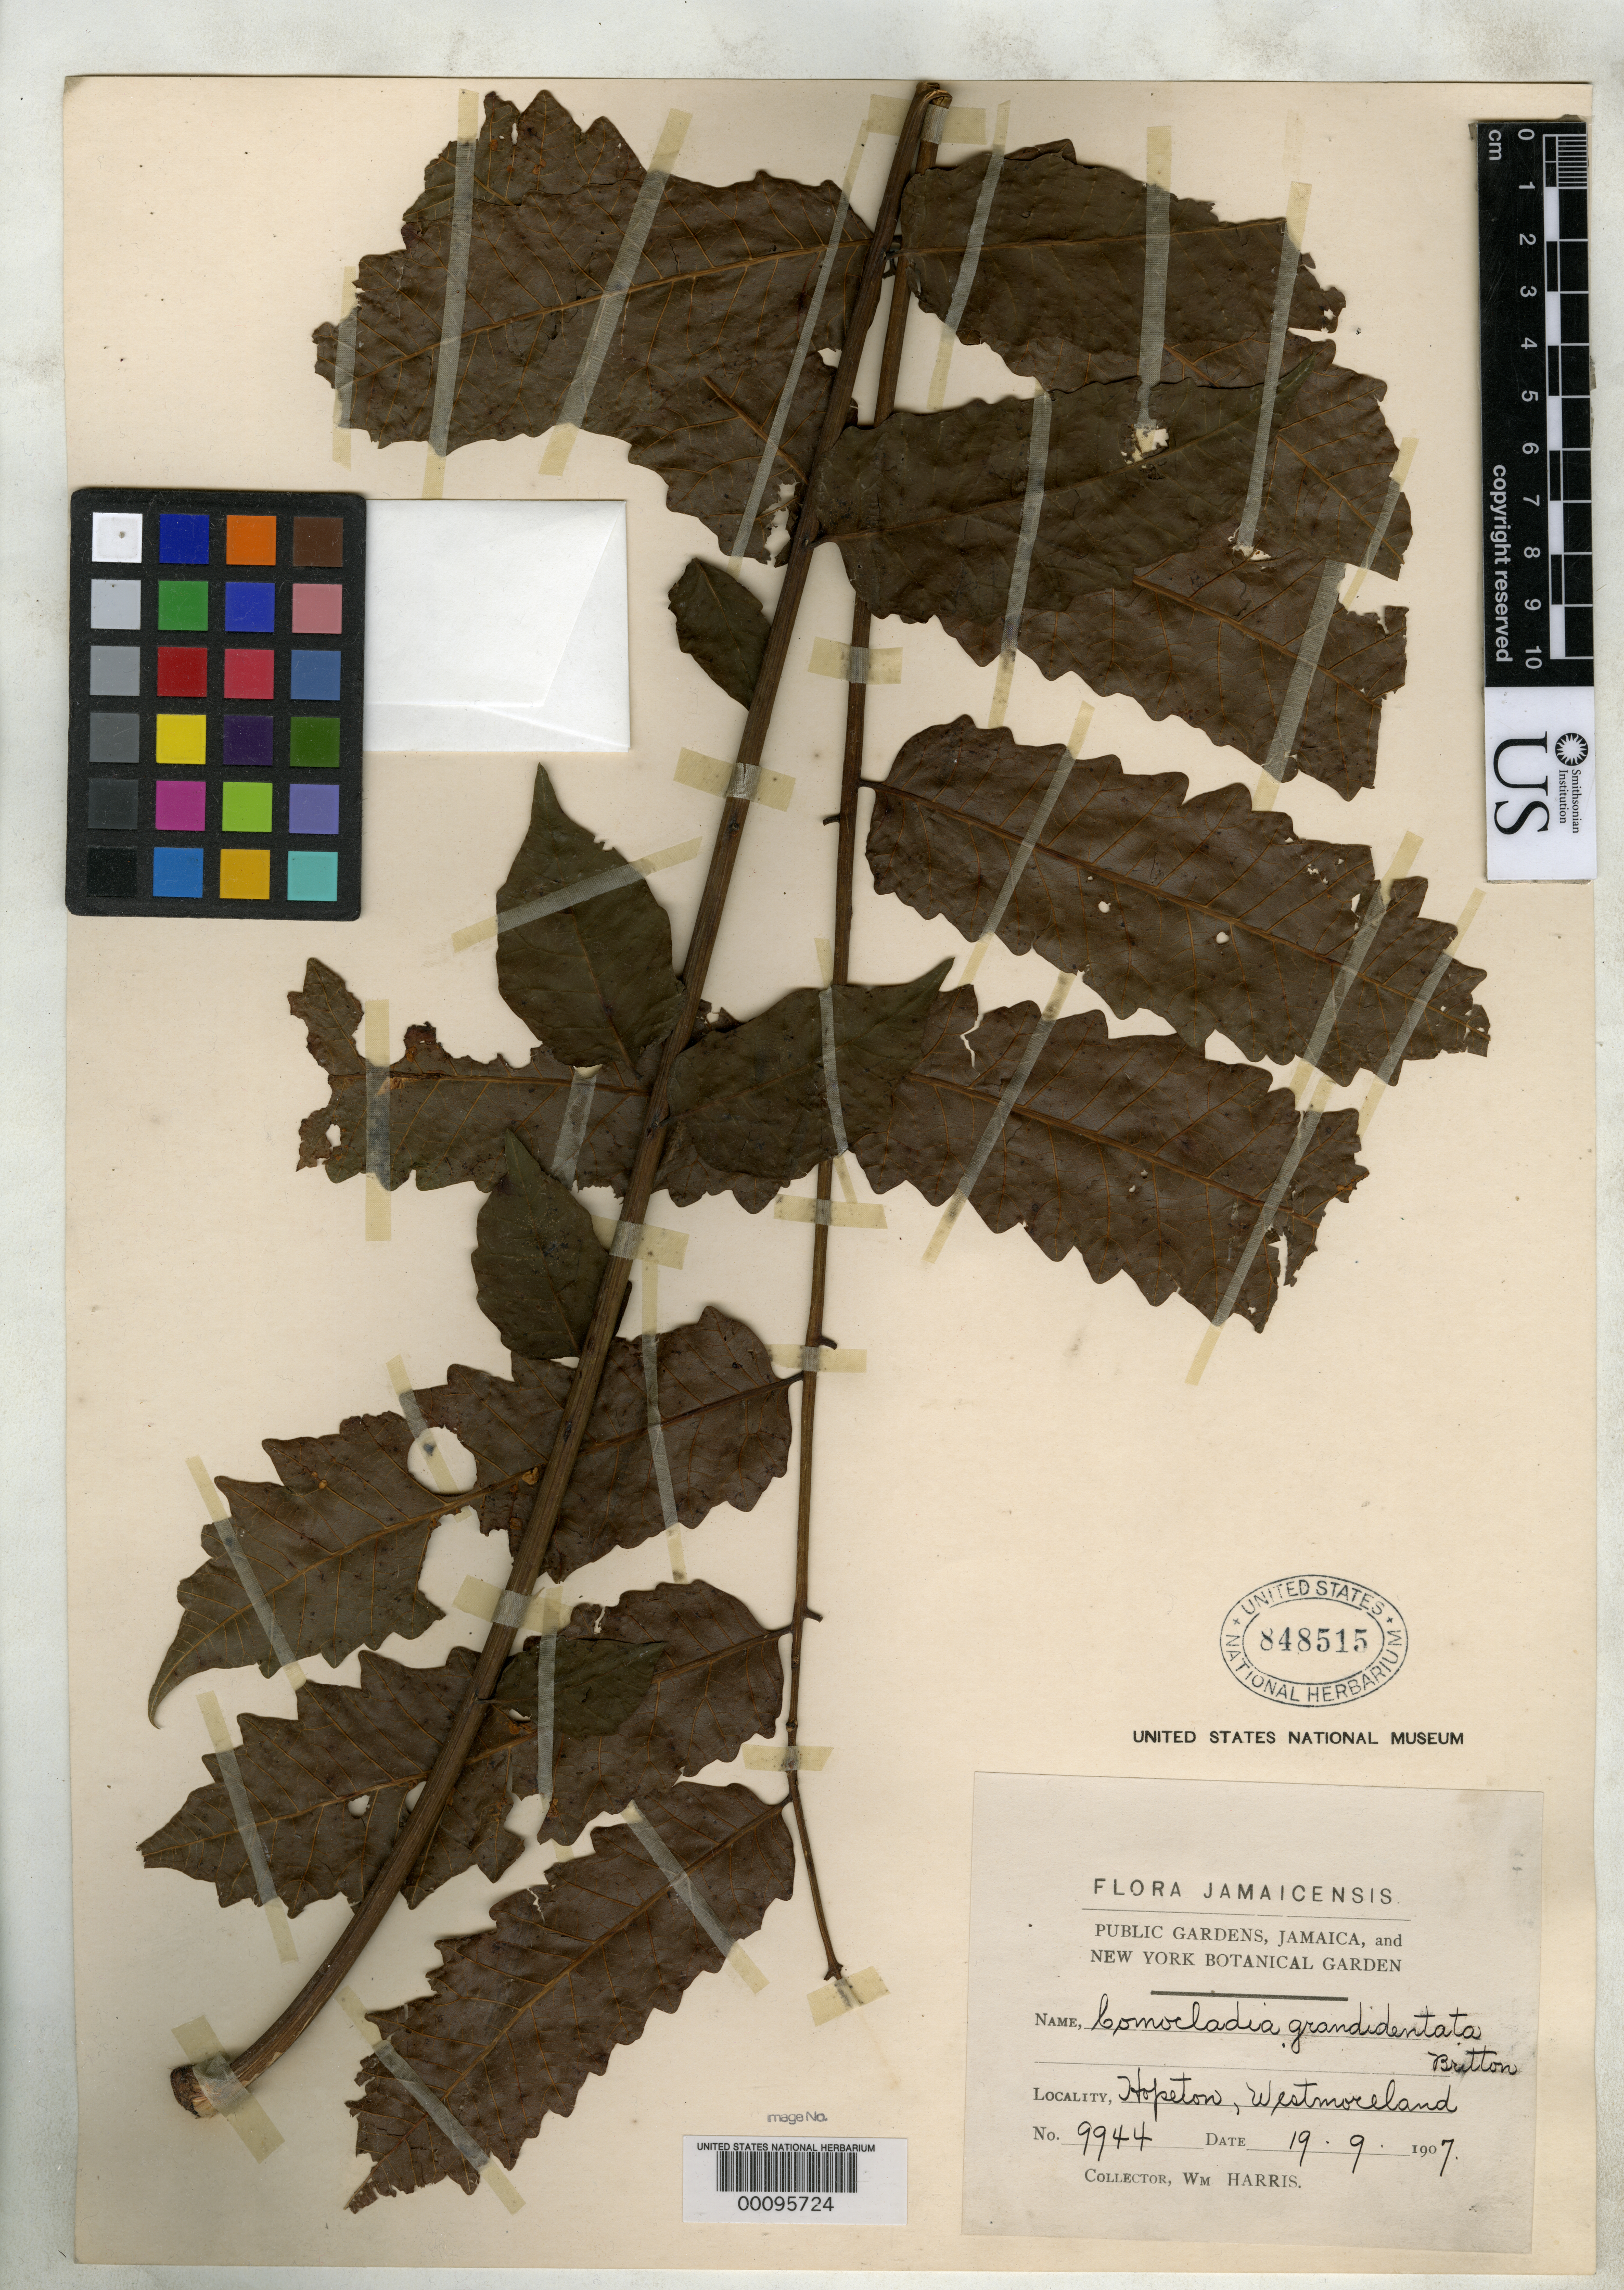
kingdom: Plantae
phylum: Tracheophyta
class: Magnoliopsida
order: Sapindales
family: Anacardiaceae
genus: Comocladia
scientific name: Comocladia grandidentata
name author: Britton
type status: Isotype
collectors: W. H. Harris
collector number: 9944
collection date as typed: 19 Sep 1907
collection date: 1907-09-19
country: Jamaica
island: Greater Antilles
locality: Westmoreland, Hopeton.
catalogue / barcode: US 84815